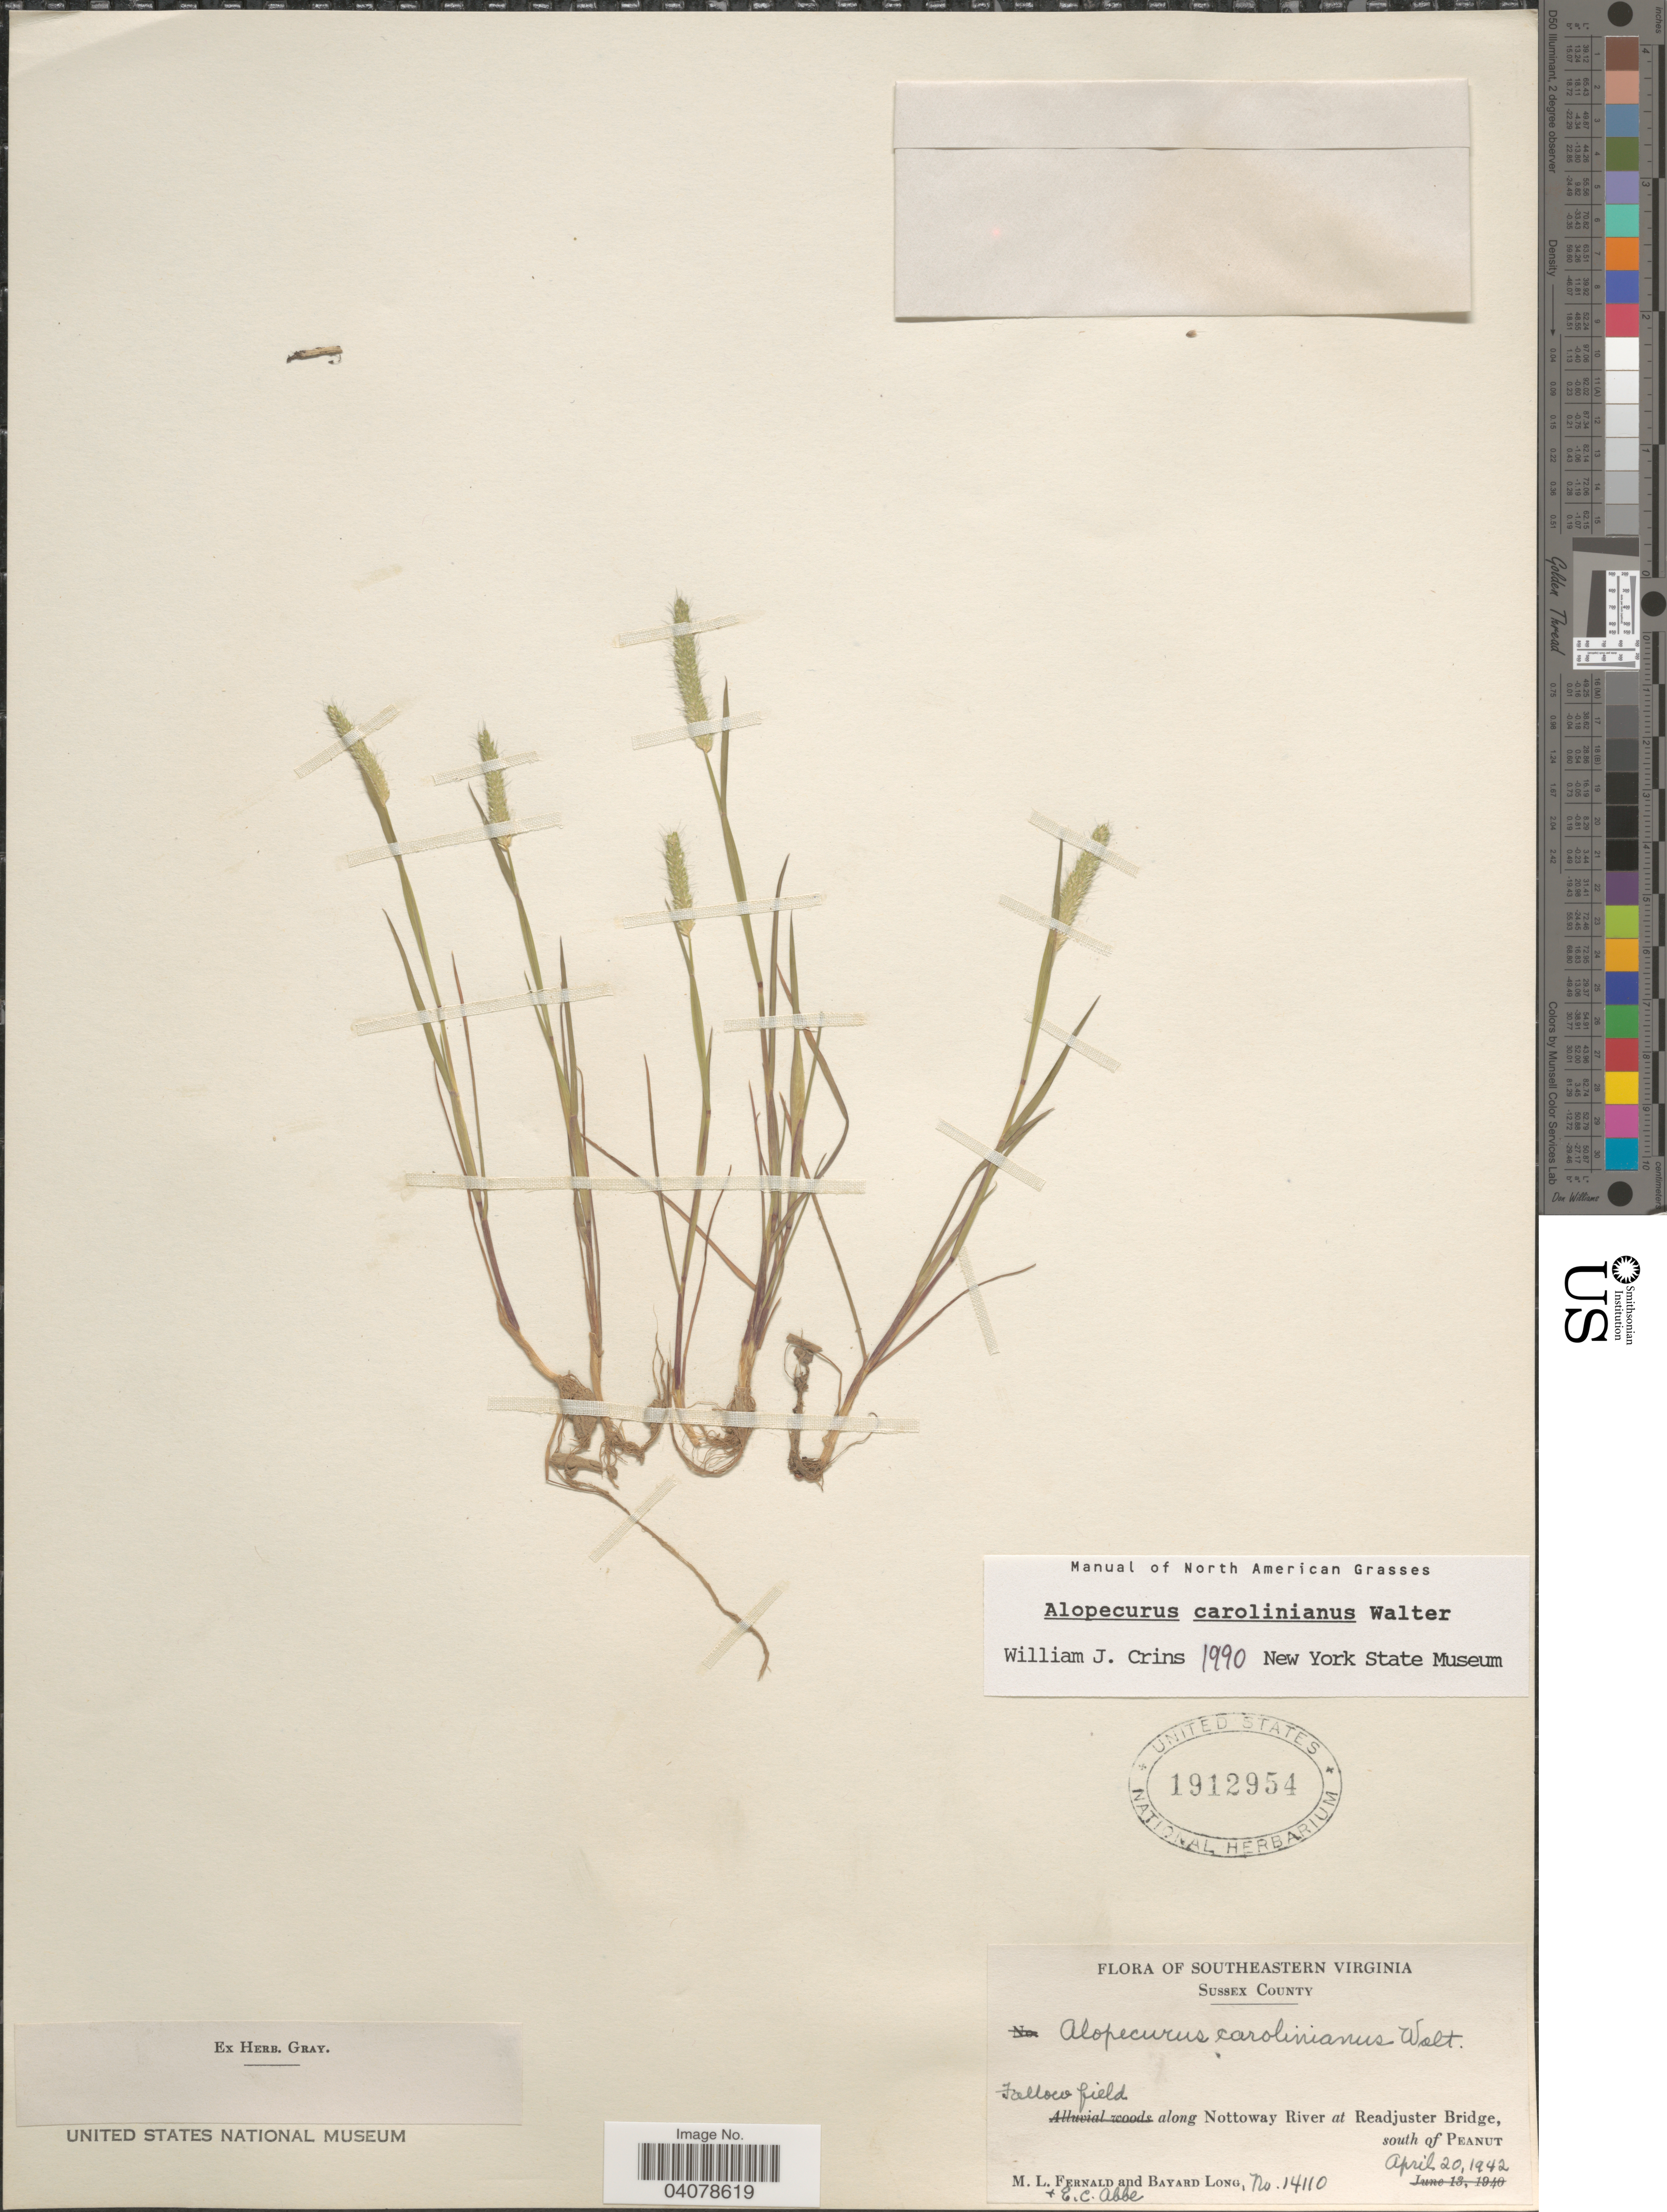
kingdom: Plantae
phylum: Tracheophyta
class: Liliopsida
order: Poales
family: Poaceae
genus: Alopecurus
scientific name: Alopecurus carolinianus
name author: Walter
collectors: M. L. Fernald, B. Long & E. C. Abbe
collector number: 14110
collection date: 1942-04-20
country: United States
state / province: Virginia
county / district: Sussex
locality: Southeastern Viriginia. Sussex County. Fallow field along Nottoway River at Readjuster Bridge, south of Peanut.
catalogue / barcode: US 1912954